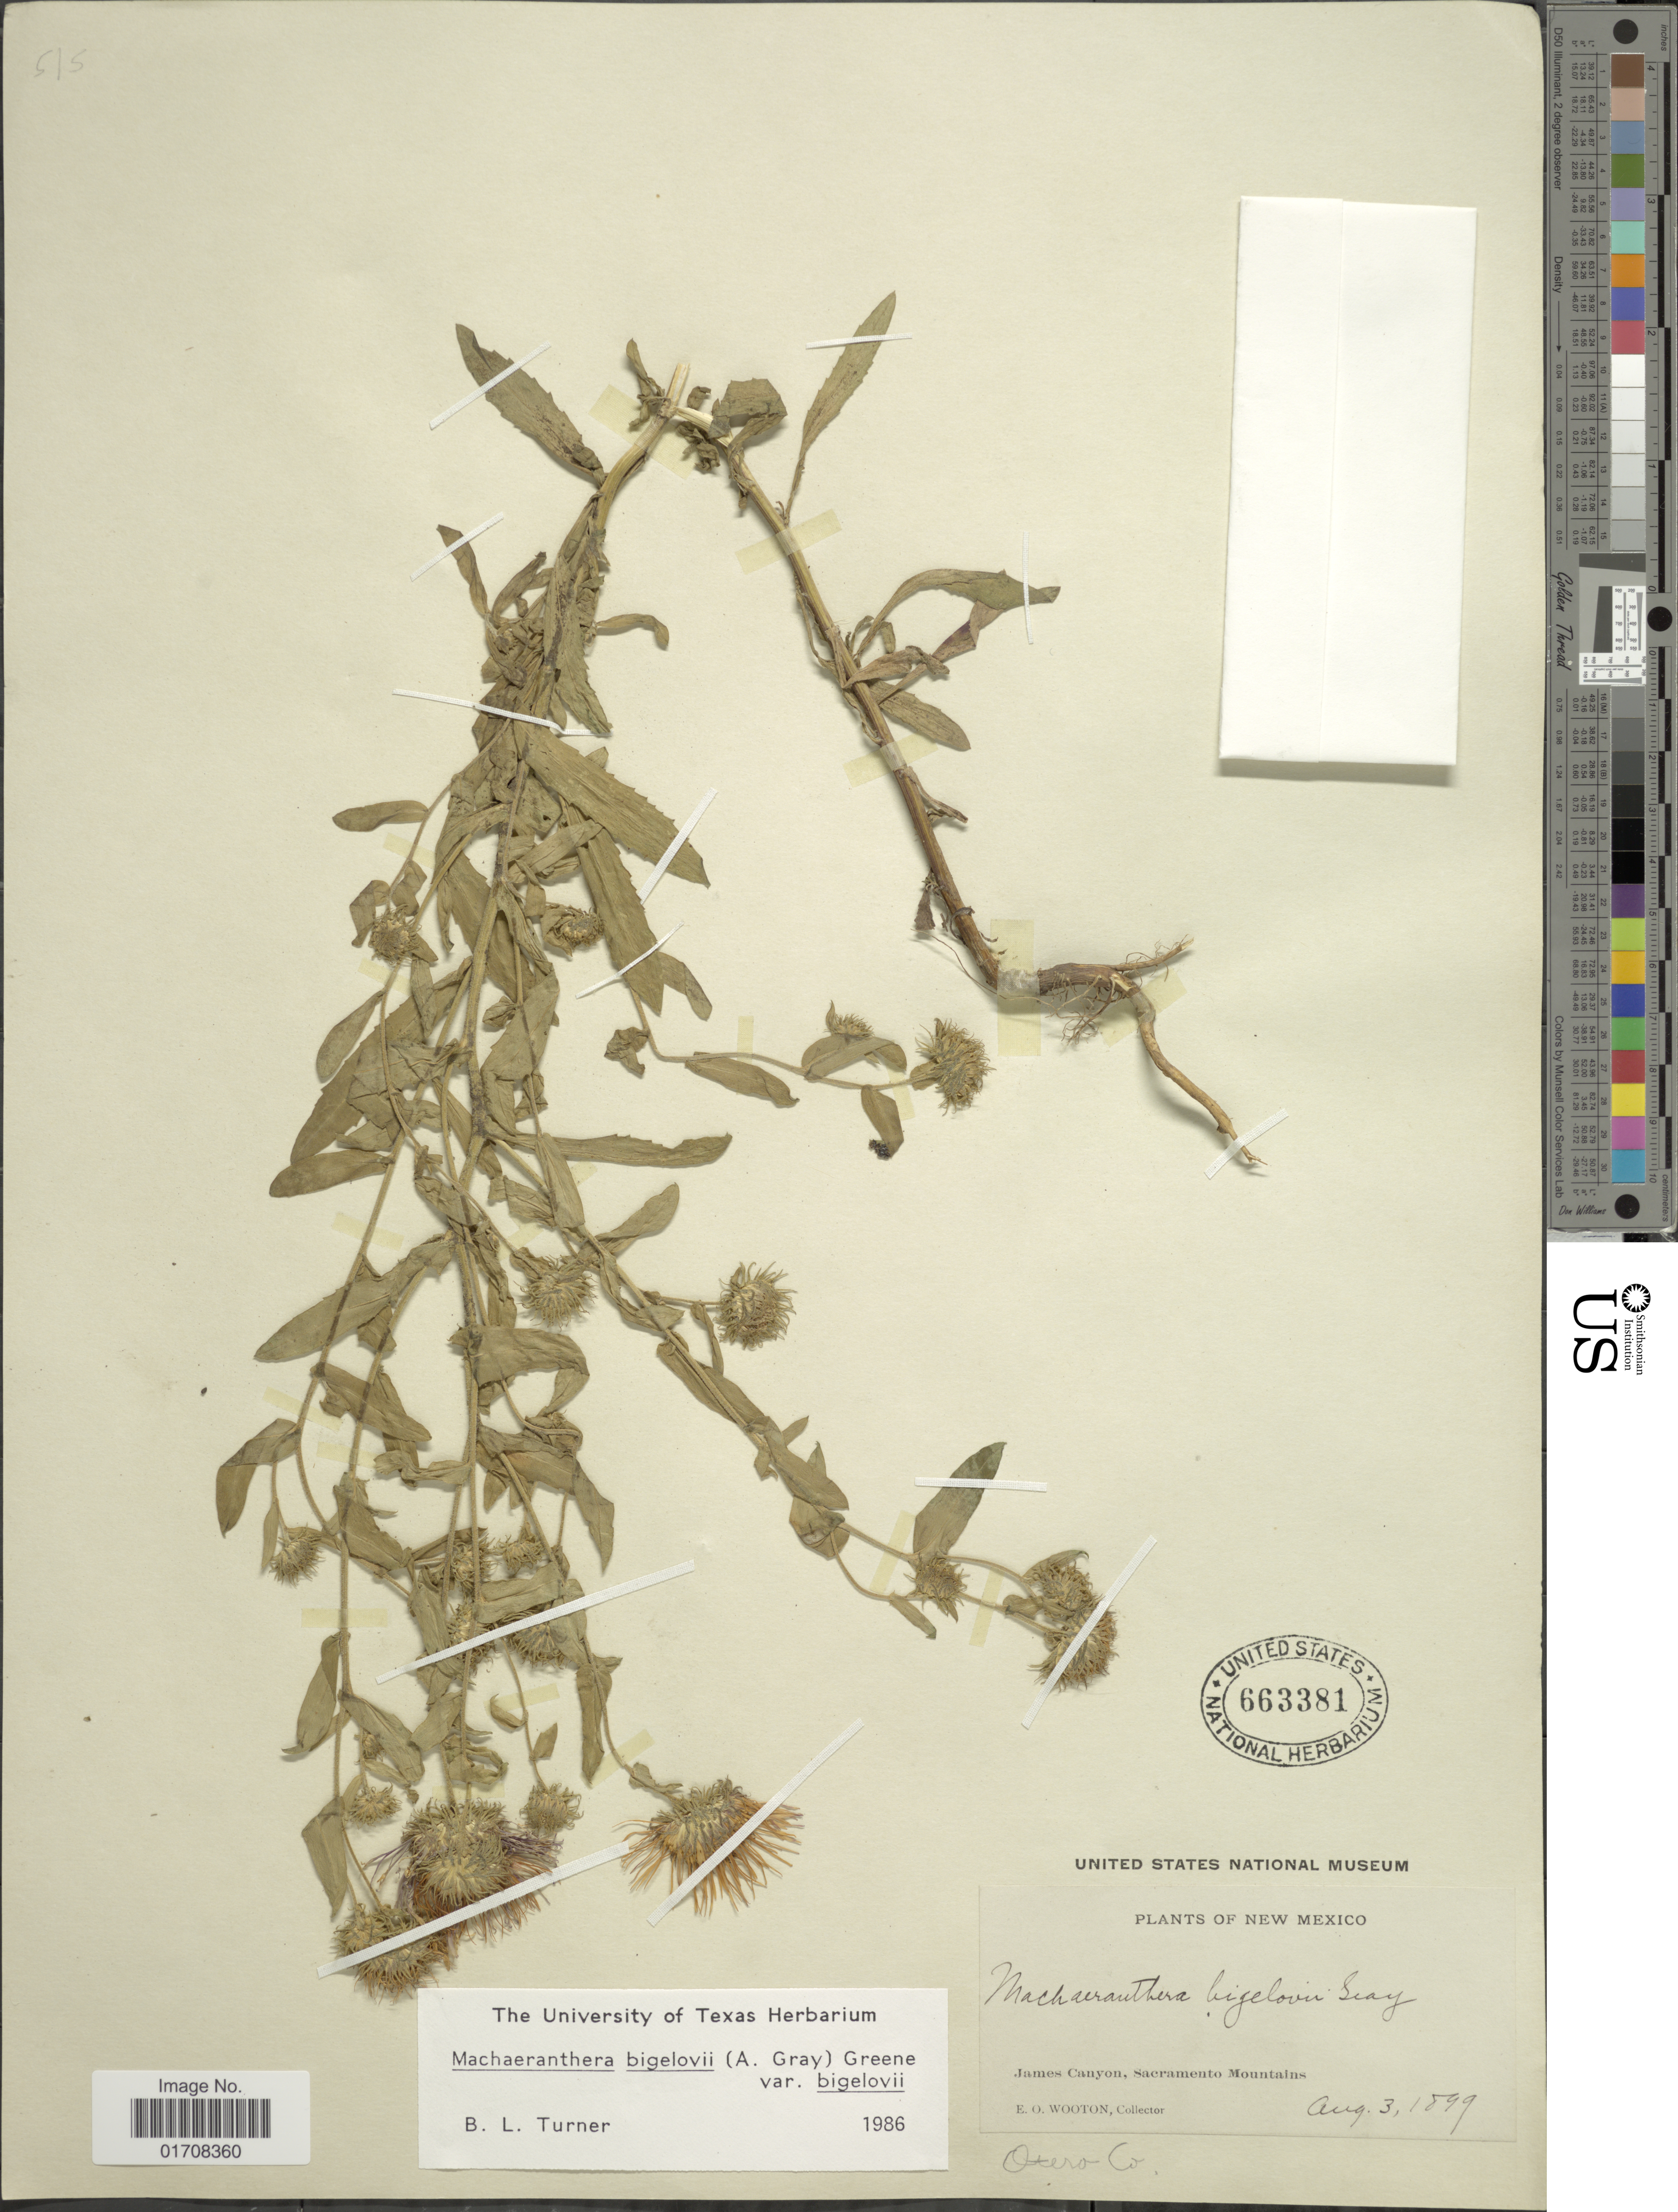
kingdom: Plantae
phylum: Tracheophyta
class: Magnoliopsida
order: Asterales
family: Asteraceae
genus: Machaeranthera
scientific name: Machaeranthera bigelovii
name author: (A. Gray) Greene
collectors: E. O. Wooton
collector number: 515?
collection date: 1899-08-03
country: United States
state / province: New Mexico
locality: James Canyon, Sacramento Mountains, Otero Co.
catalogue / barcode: US 663381